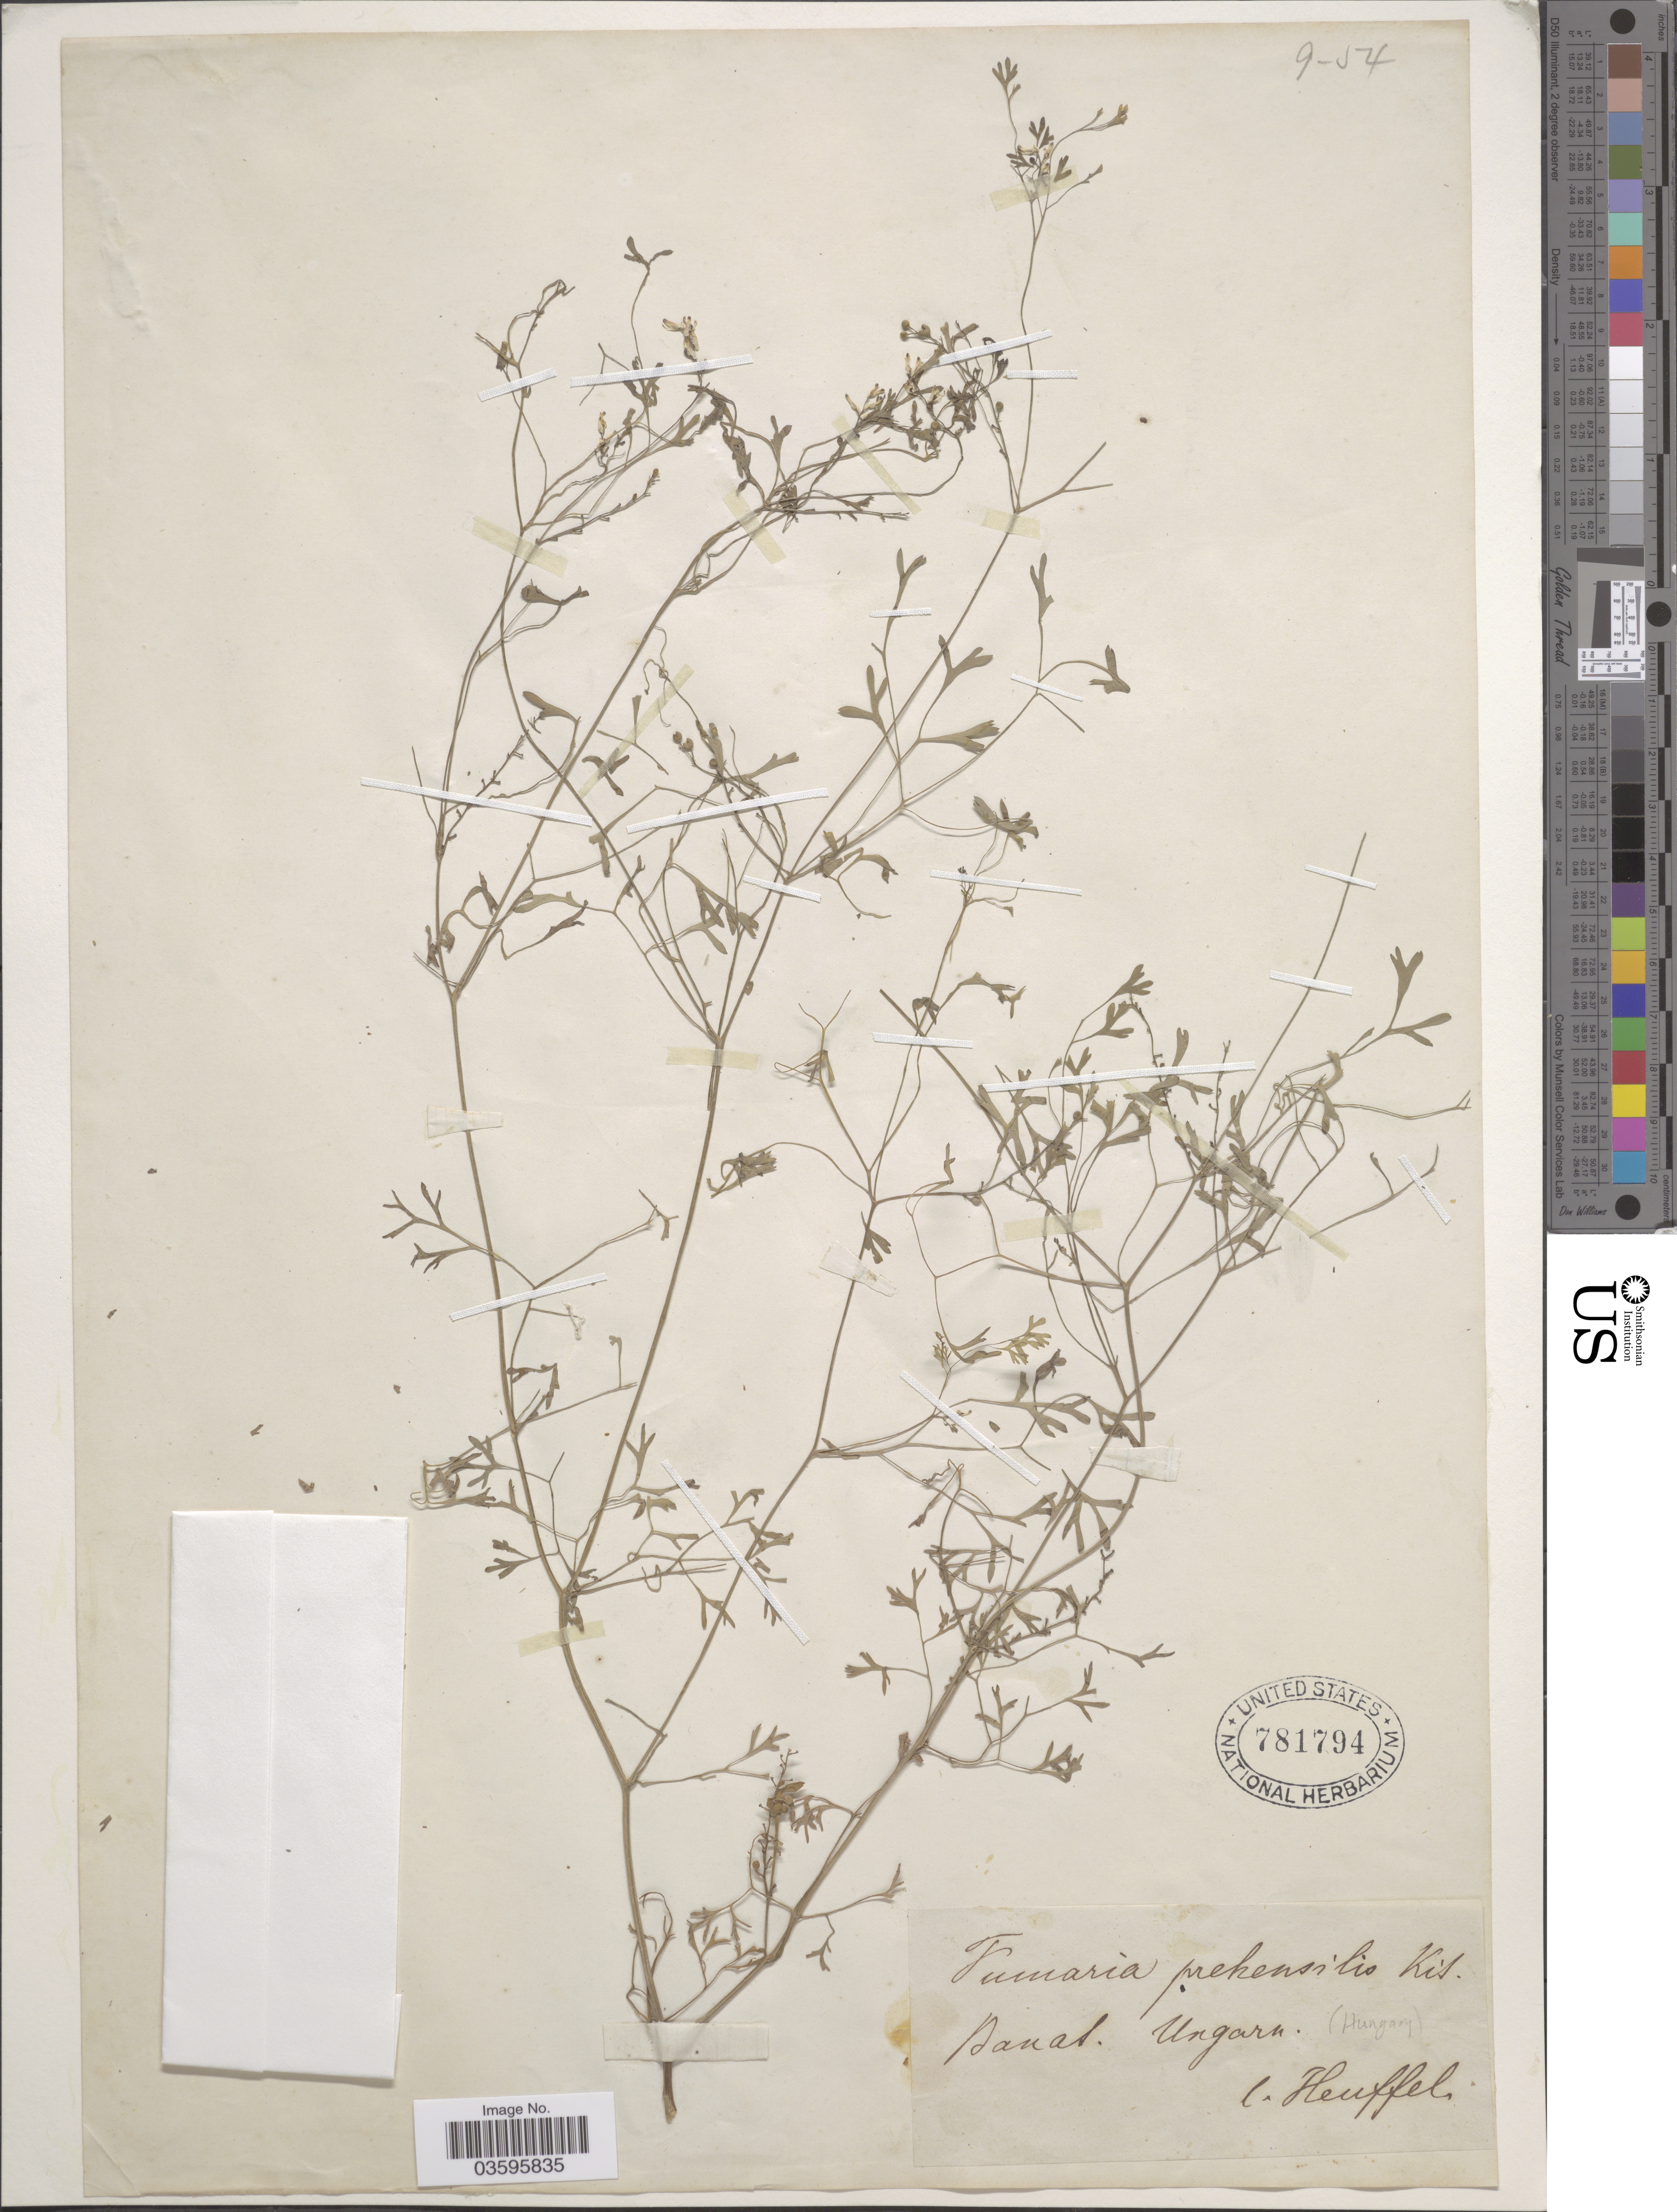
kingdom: Plantae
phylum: Tracheophyta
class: Magnoliopsida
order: Ranunculales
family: Papaveraceae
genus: Fumaria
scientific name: Fumaria prehensilis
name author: Asch.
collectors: Heuffel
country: Hungary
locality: Banat. Ungarn.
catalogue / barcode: US 781794